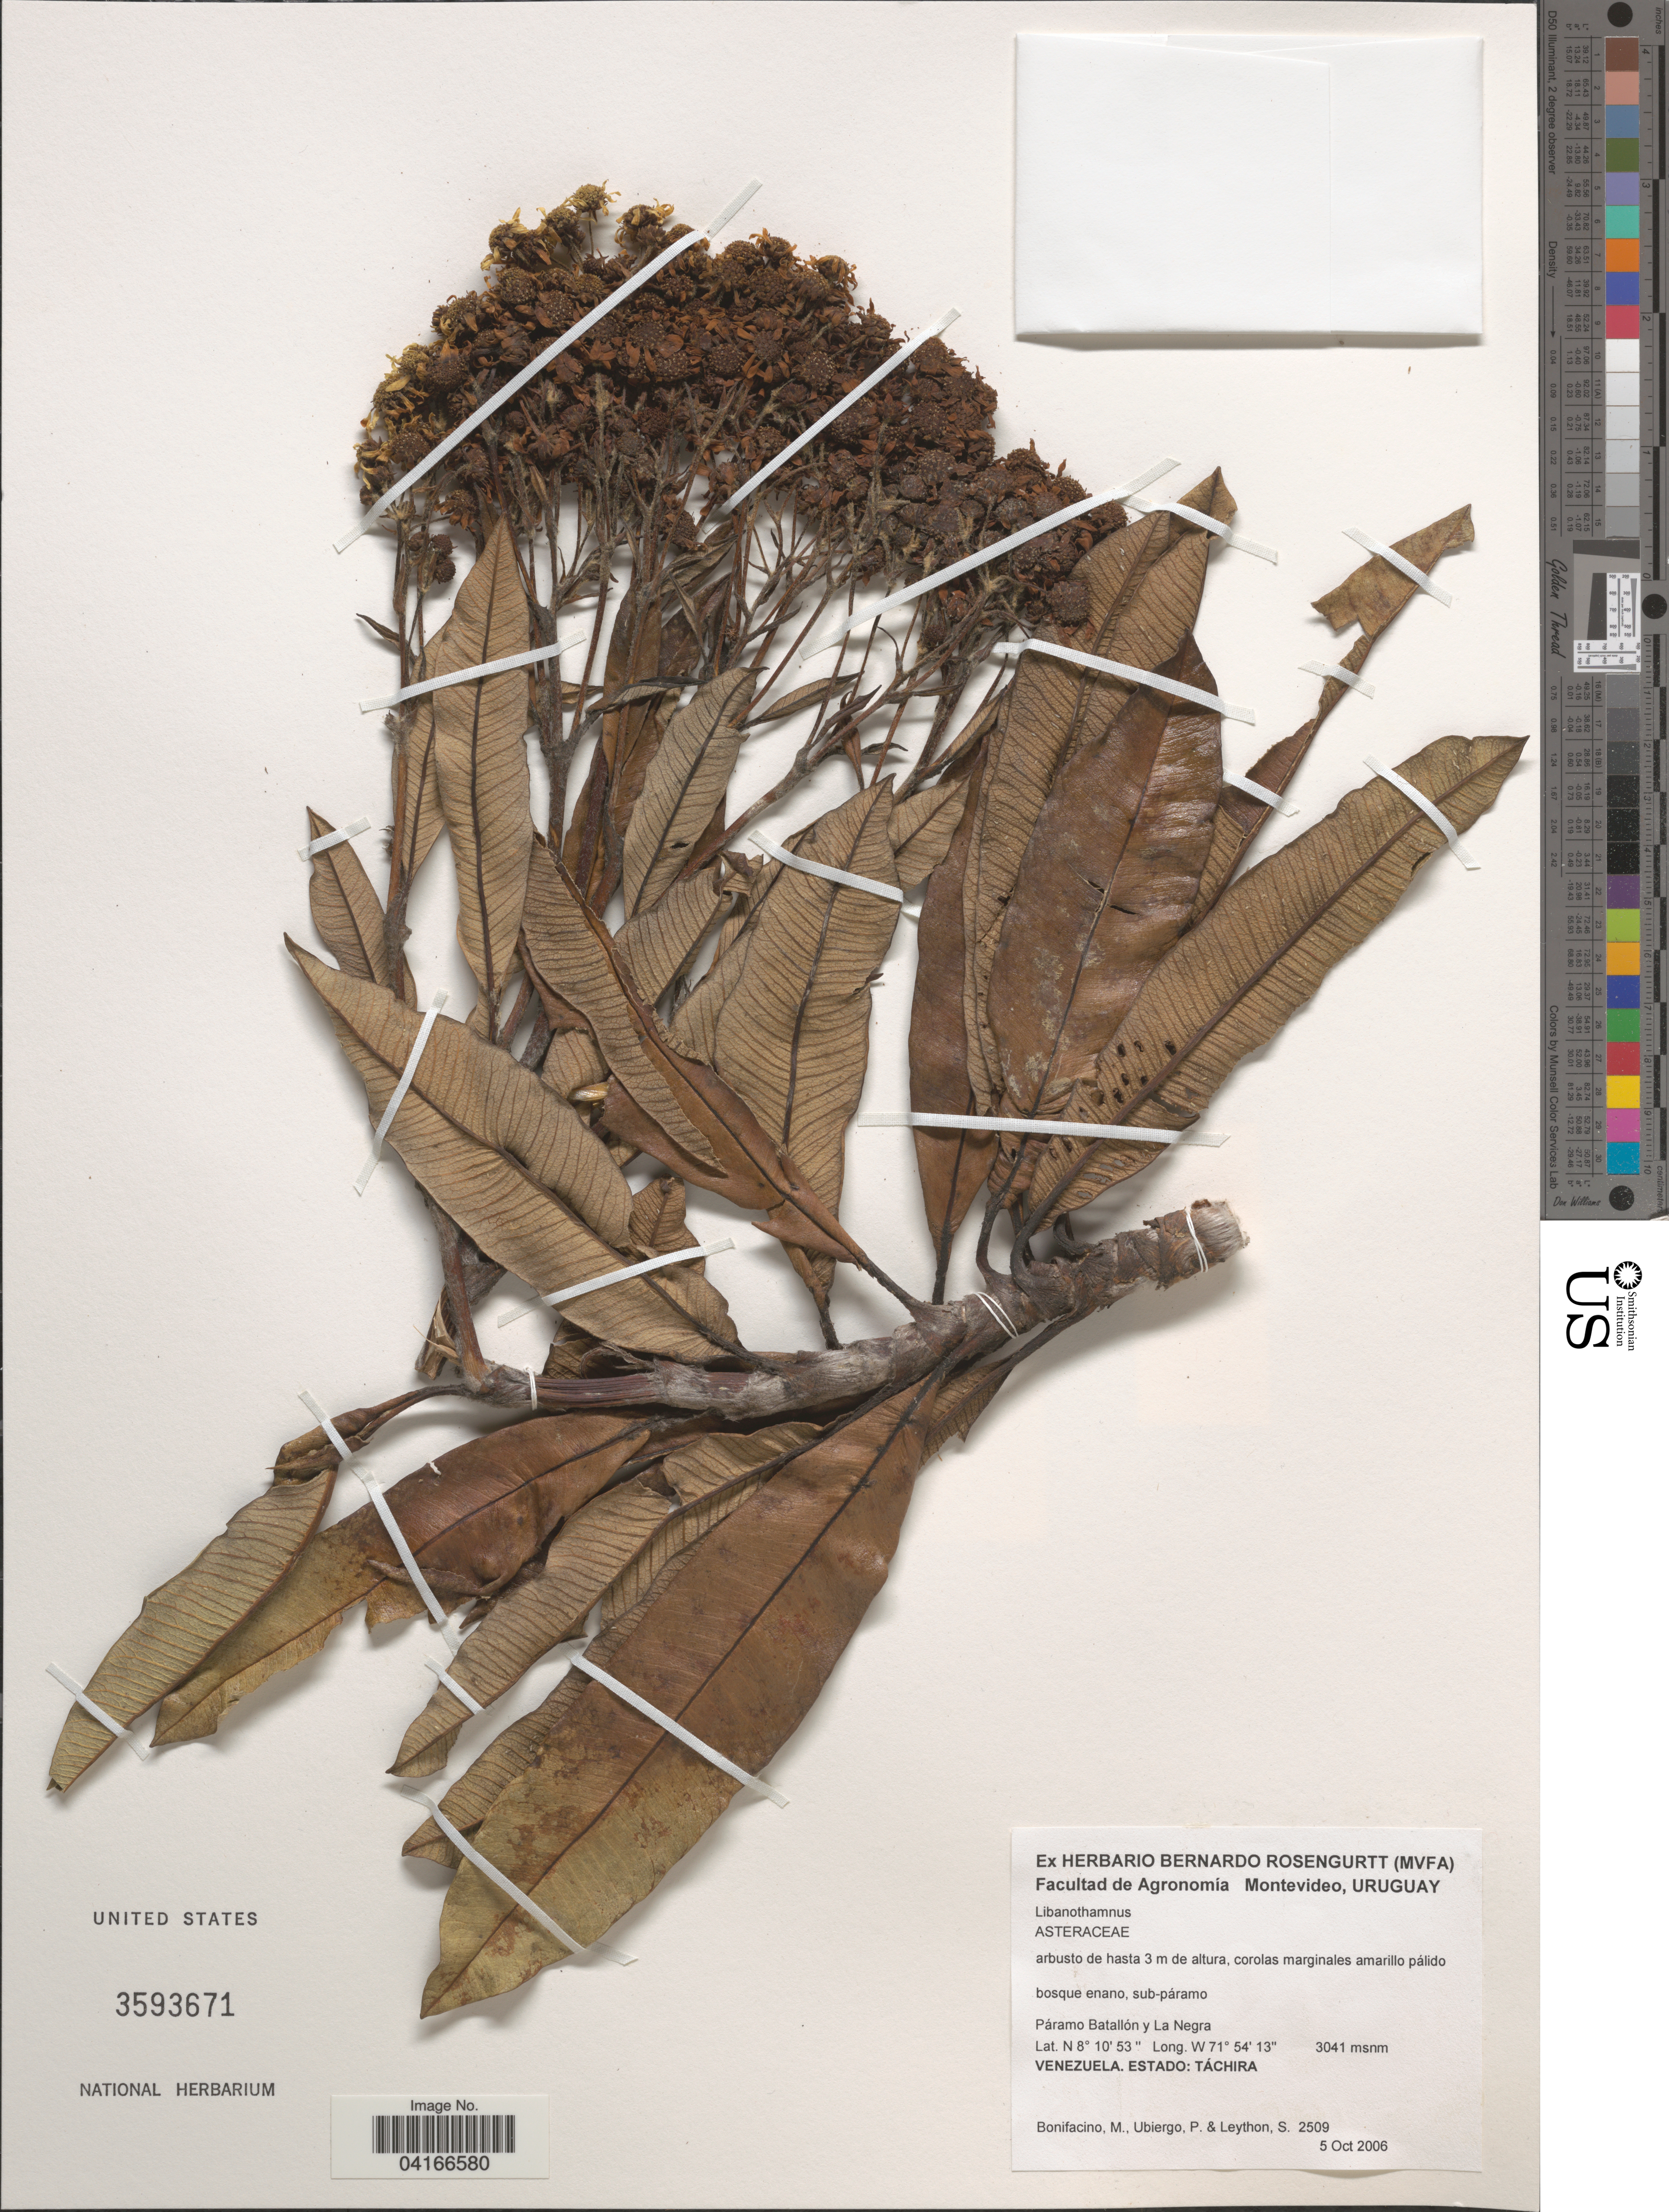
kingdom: Plantae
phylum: Tracheophyta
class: Magnoliopsida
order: Asterales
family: Asteraceae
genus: Libanothamnus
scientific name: Libanothamnus sp.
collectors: M. Bonifacino, P. Ubiergo & S. Leython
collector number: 2509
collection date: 2006-10-05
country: Venezuela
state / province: Tachira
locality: Páramo Batallón y La Negra.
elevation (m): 3041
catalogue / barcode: US 3593671